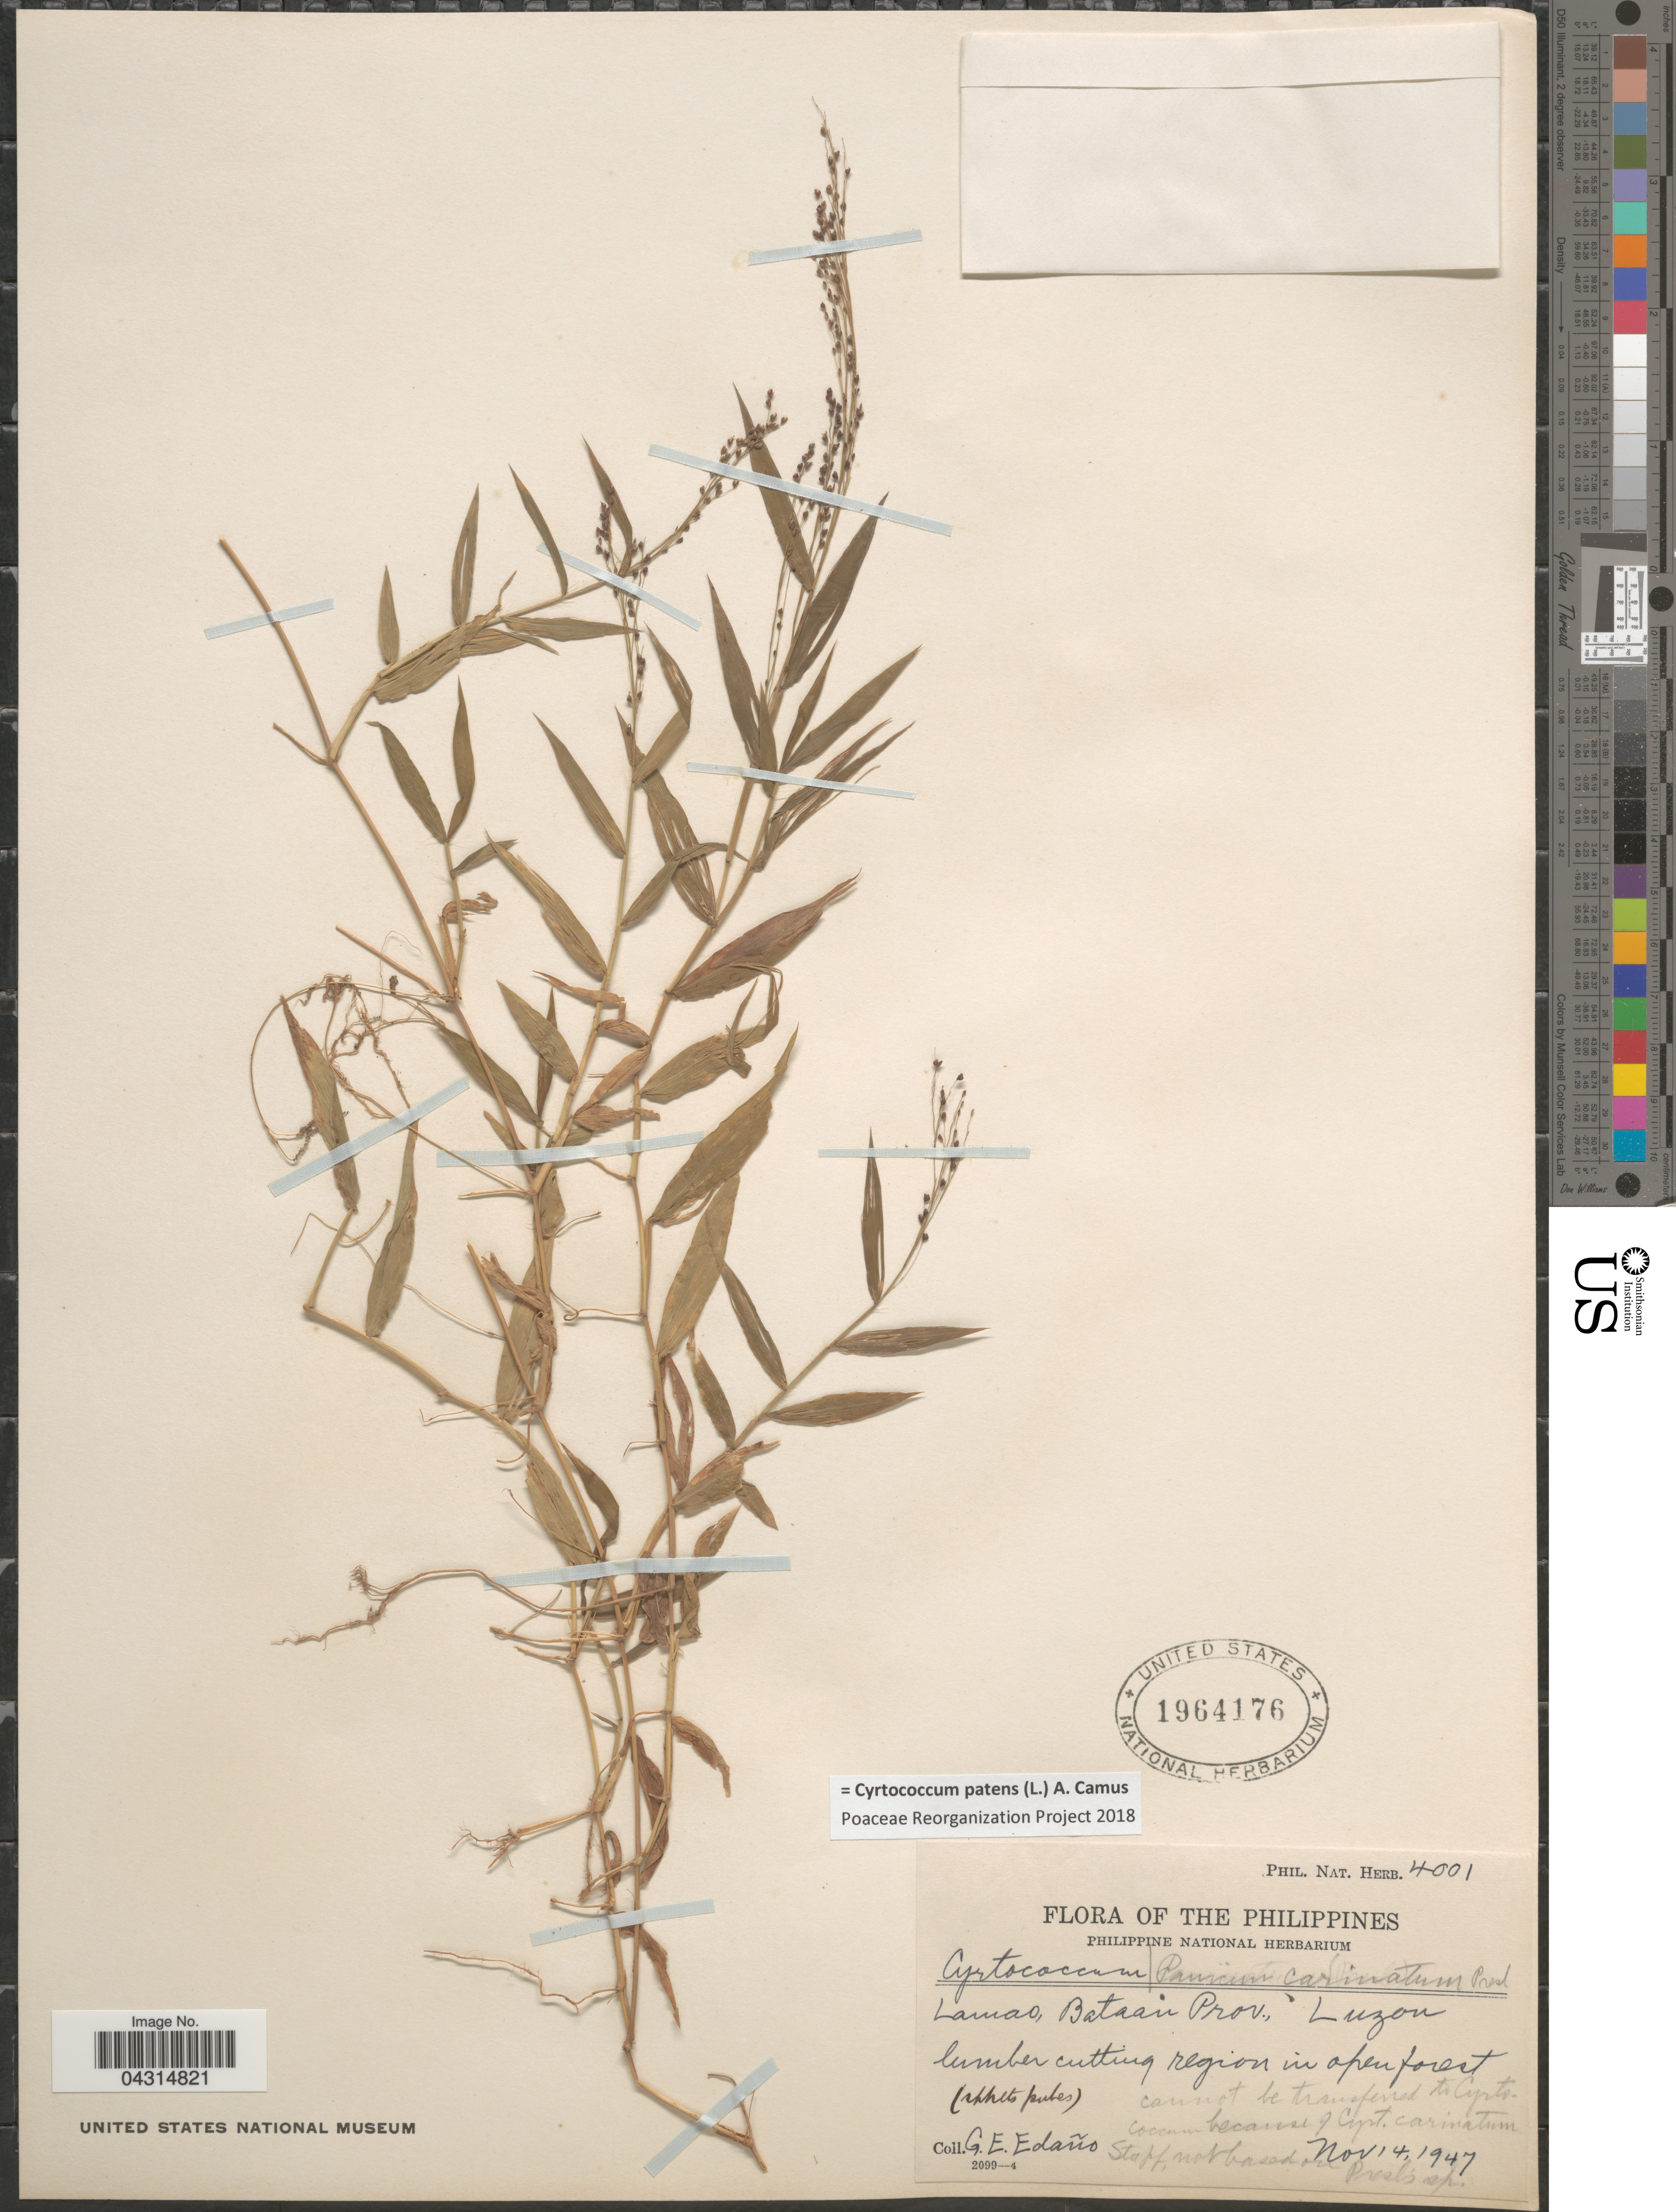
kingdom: Plantae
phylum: Tracheophyta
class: Liliopsida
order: Poales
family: Poaceae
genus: Cyrtococcum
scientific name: Cyrtococcum patens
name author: (L.) A. Camus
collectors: G. E. Edaño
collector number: Phil. Nat. Herb. 4001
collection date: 1947-11-14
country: Philippines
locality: Lamao, Bataan Prov., Luzon.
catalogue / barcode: US 1964176